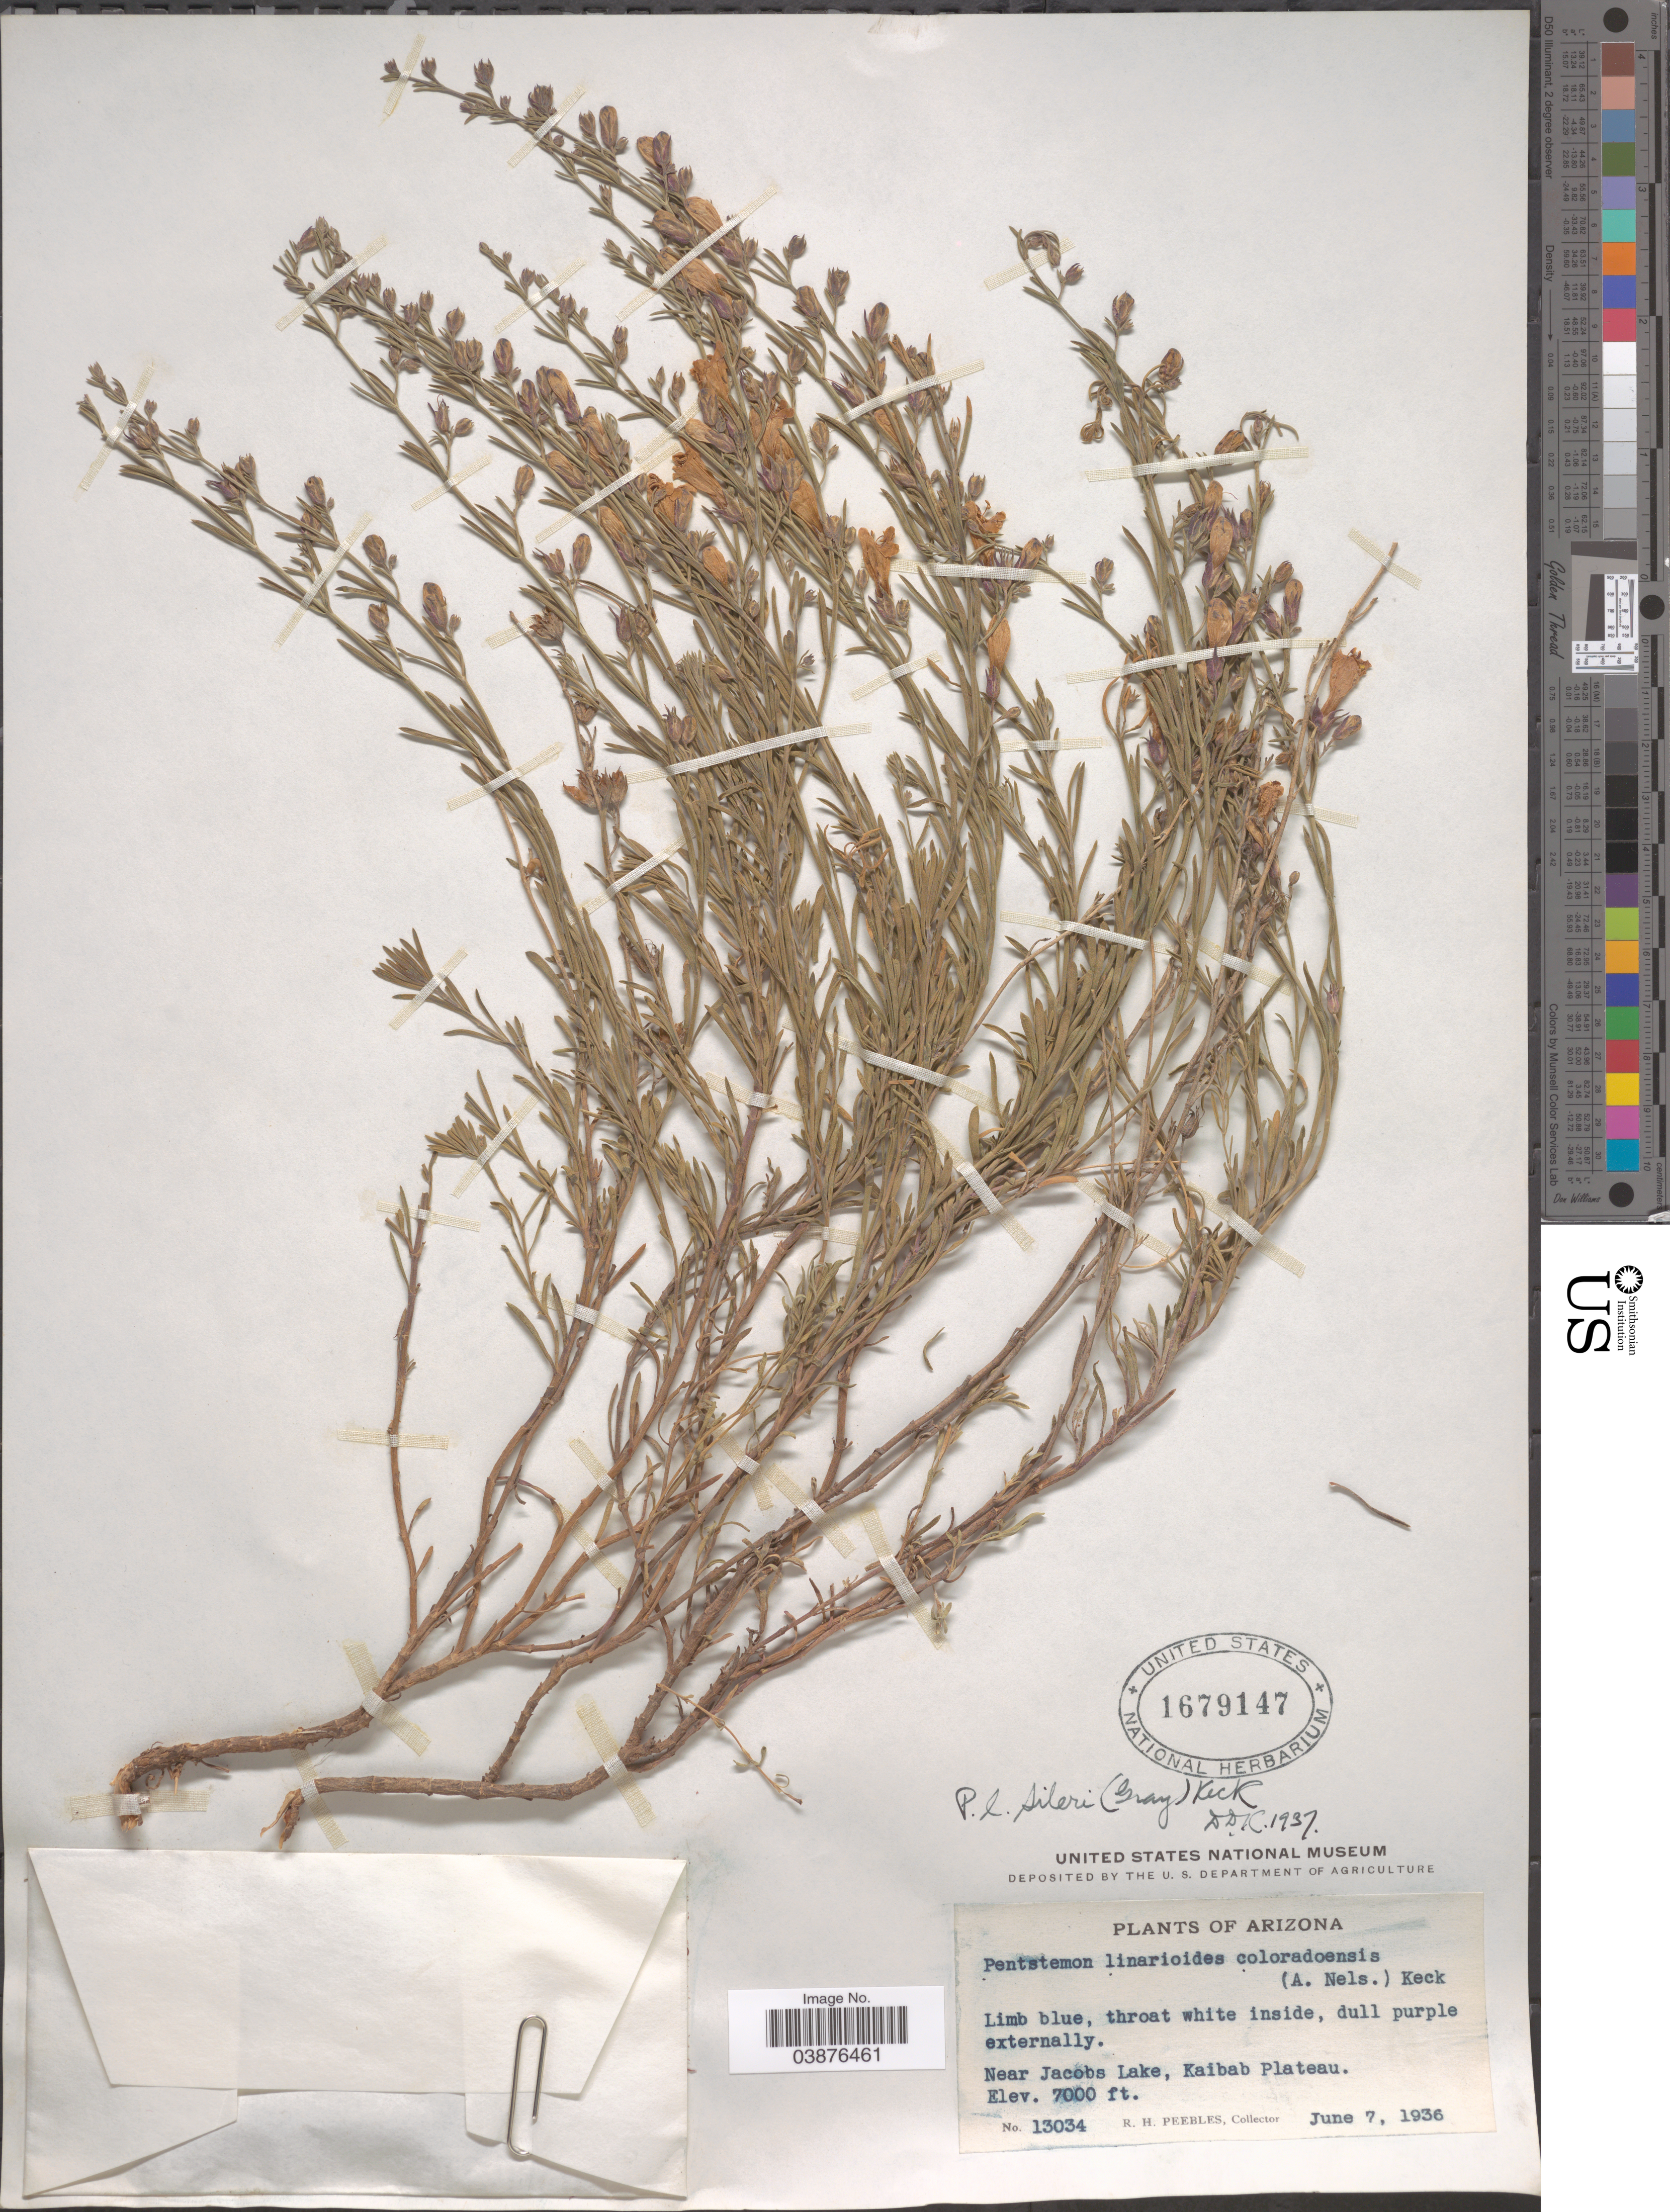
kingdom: Plantae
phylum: Tracheophyta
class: Magnoliopsida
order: Lamiales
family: Plantaginaceae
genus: Penstemon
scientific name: Penstemon linarioides subsp. compactifolius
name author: D.D. Keck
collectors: R. H. Peebles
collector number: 13034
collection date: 1936-06-07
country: United States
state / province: Arizona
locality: Near Jacobs Lake, Kaibab Plateau.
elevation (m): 2134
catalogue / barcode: US 1679147